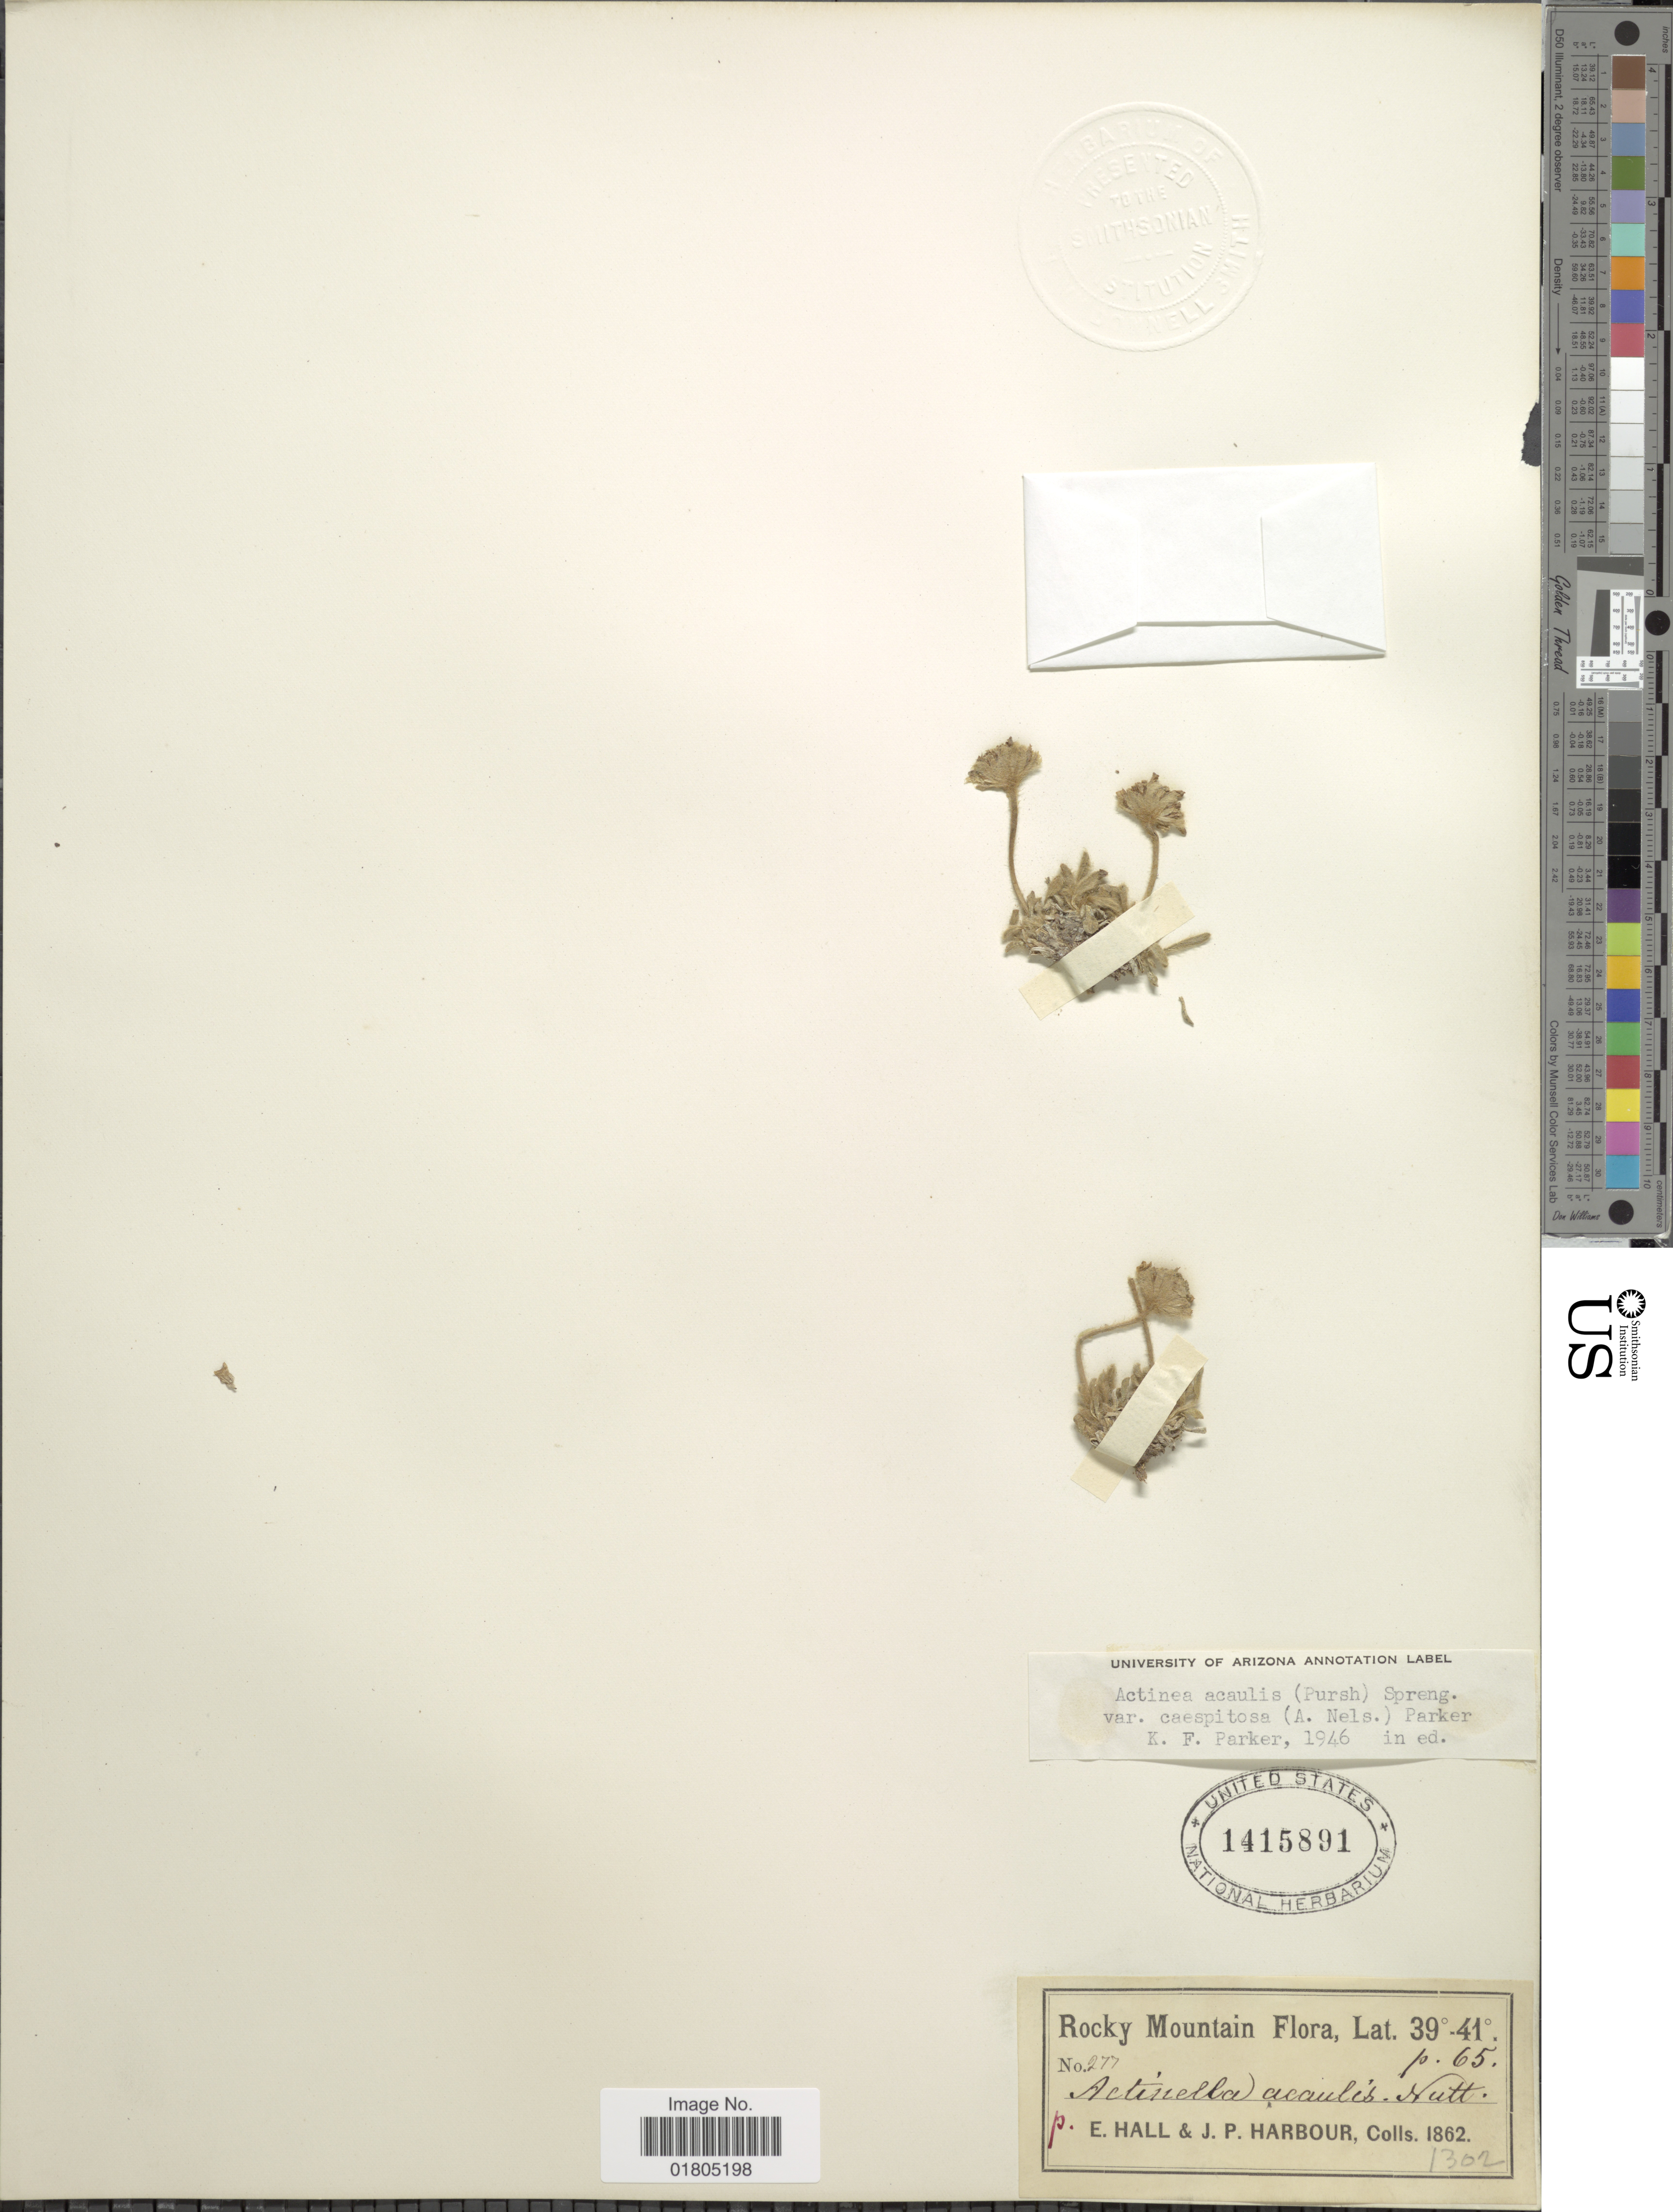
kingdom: Plantae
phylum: Tracheophyta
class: Magnoliopsida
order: Asterales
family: Asteraceae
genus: Actinea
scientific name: Actinea acaulis var. caespitosa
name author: (A. Nelson) K.F. Parker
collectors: E. Hall & J. Harbour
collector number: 277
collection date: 1862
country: United States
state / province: Colorado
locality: Rocky Mtns.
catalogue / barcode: US 1415891